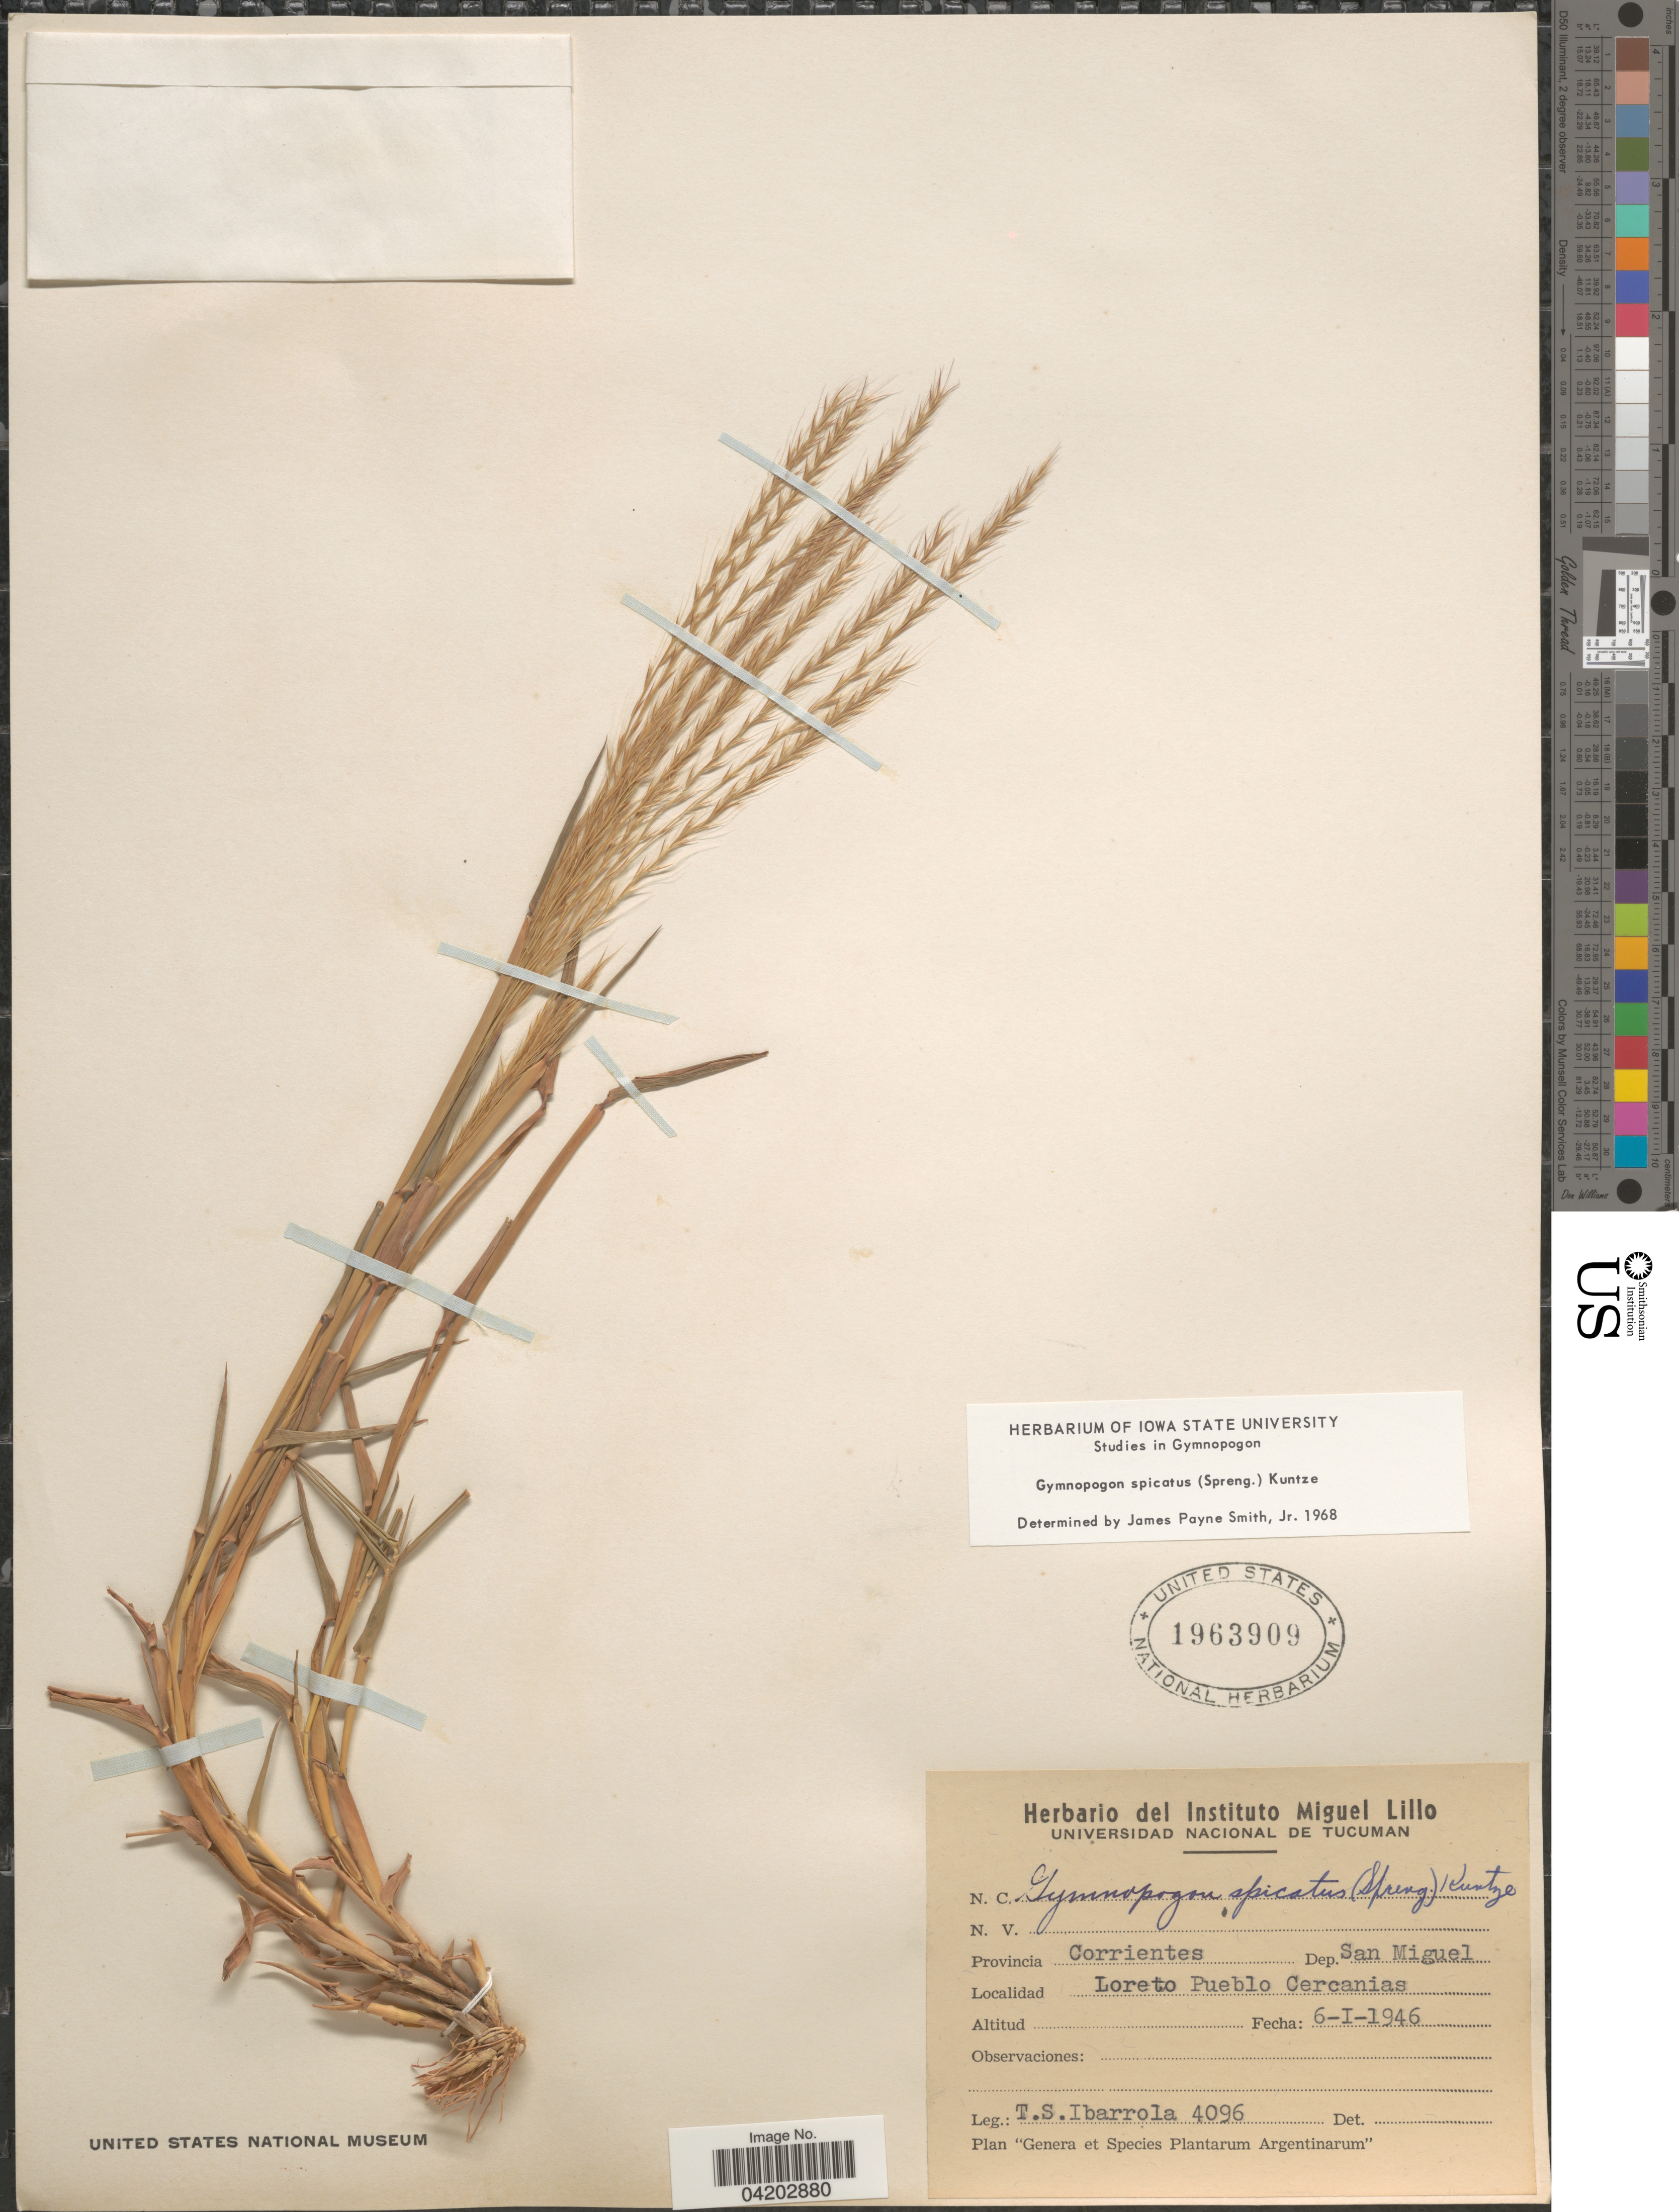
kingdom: Plantae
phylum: Tracheophyta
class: Liliopsida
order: Poales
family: Poaceae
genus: Gymnopogon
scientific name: Gymnopogon spicatus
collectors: T. Ibarrola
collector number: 4096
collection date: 1946-01-06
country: Argentina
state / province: Corrientes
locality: Dep. San Miguel. Loreto Pueblo Cercanias.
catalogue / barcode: US 1963909